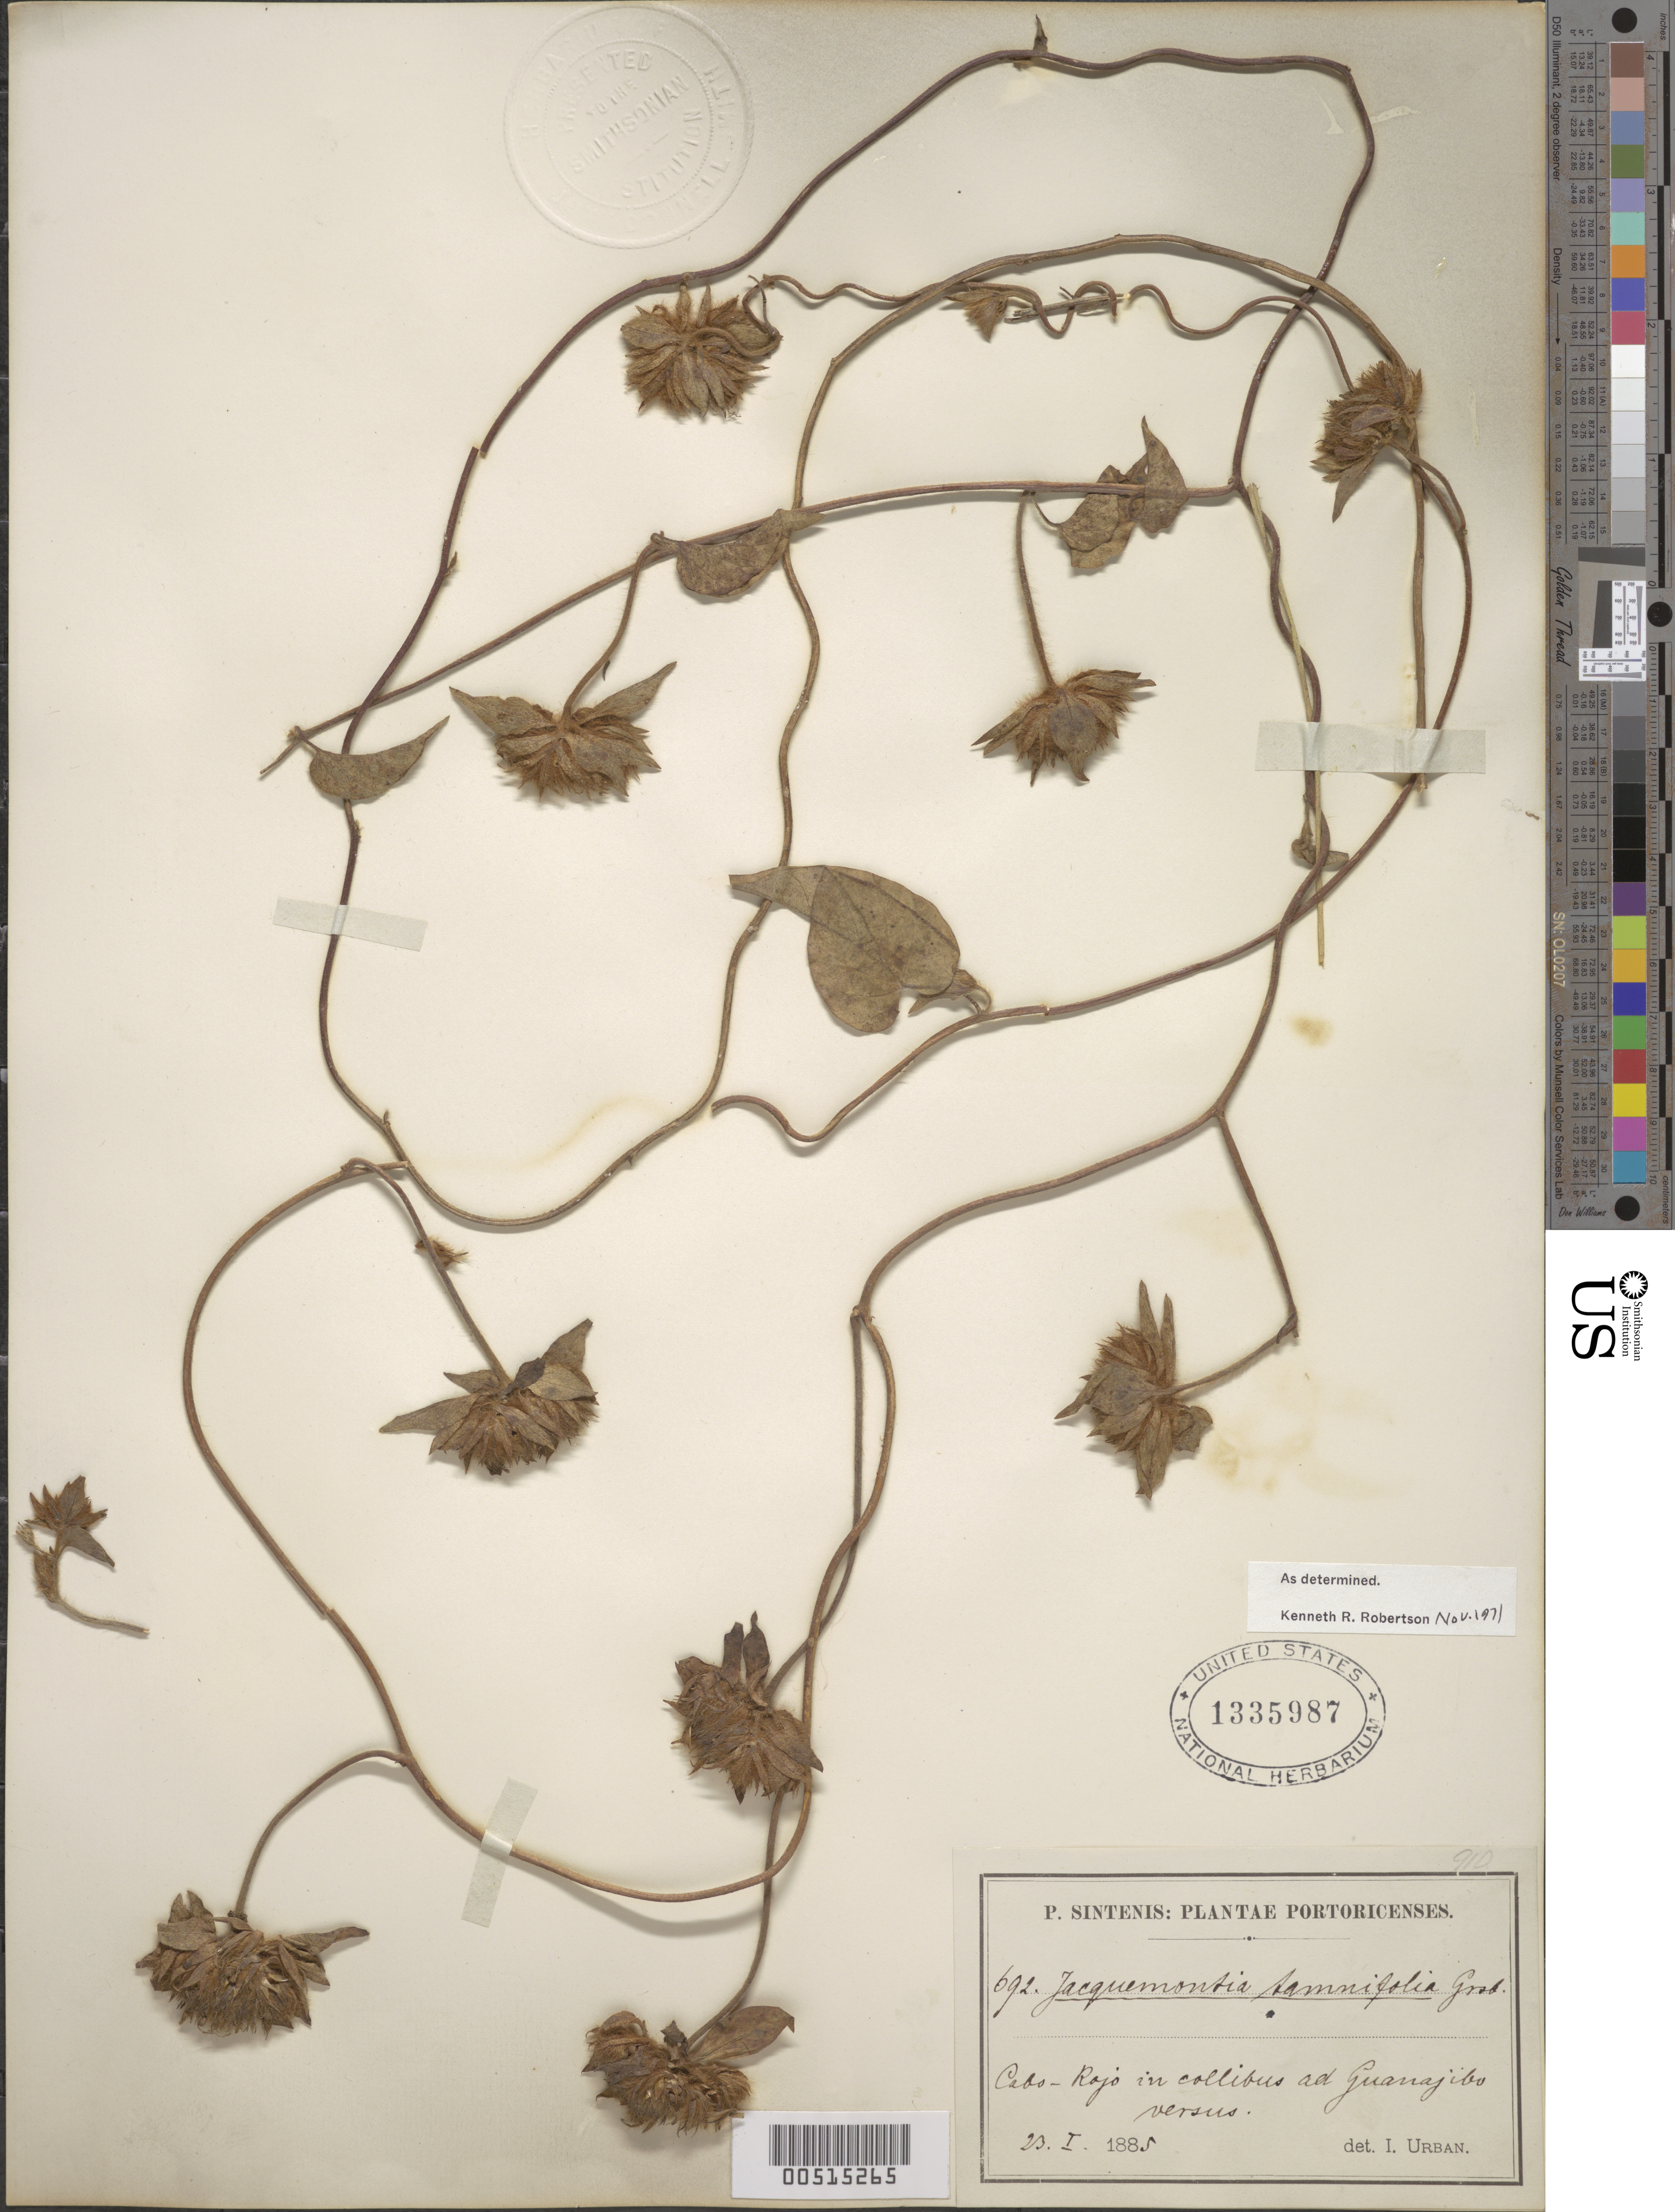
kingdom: Plantae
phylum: Tracheophyta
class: Magnoliopsida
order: Solanales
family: Convolvulaceae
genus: Jacquemontia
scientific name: Jacquemontia tamnifolia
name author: (L.) Griseb.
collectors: P. Sintenis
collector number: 692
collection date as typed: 23 Jan 1885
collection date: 1885-01-23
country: Puerto Rico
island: Greater Antilles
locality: Cabo-Rojo. In collibus ad Guanajibo versus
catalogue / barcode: US 1335987